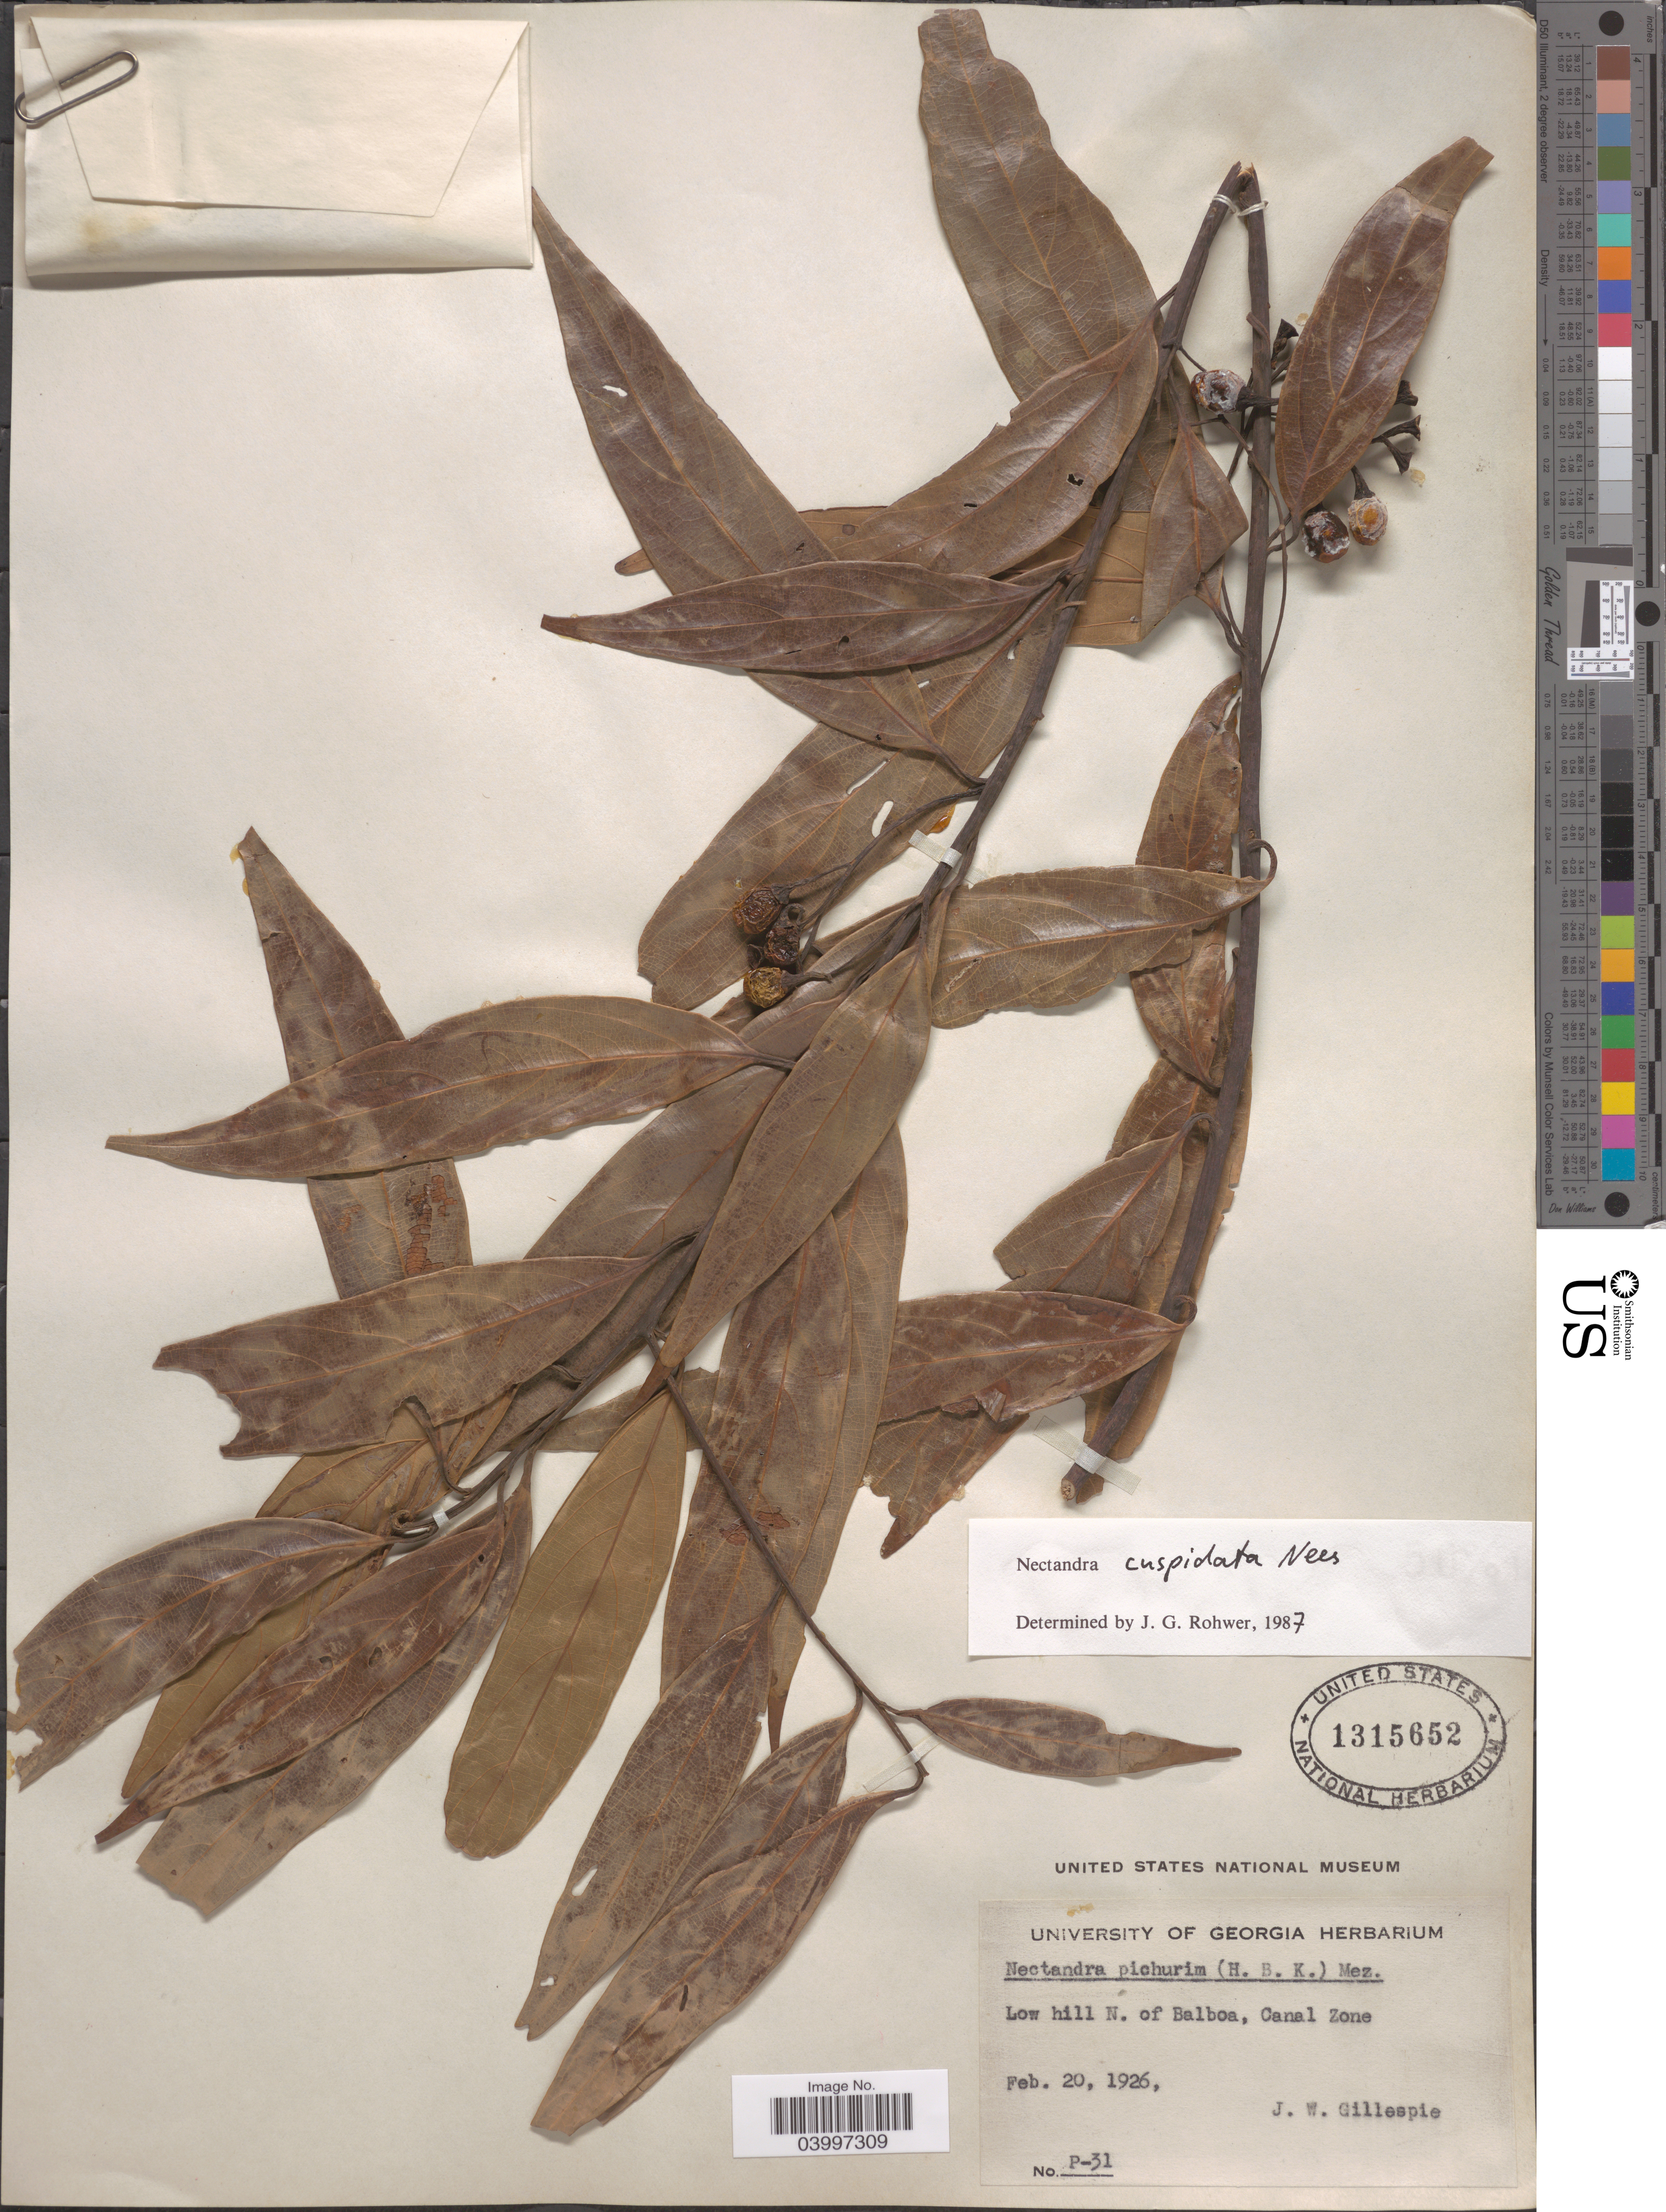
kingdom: Plantae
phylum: Tracheophyta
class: Magnoliopsida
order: Laurales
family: Lauraceae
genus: Nectandra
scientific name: Nectandra cuspidata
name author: Nees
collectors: J. W. Gillespie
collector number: P-31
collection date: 1926-02-20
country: Panama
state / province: Colón / Panamá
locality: Low hill N. of Balboa, Canal Zone.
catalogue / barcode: US 1315652